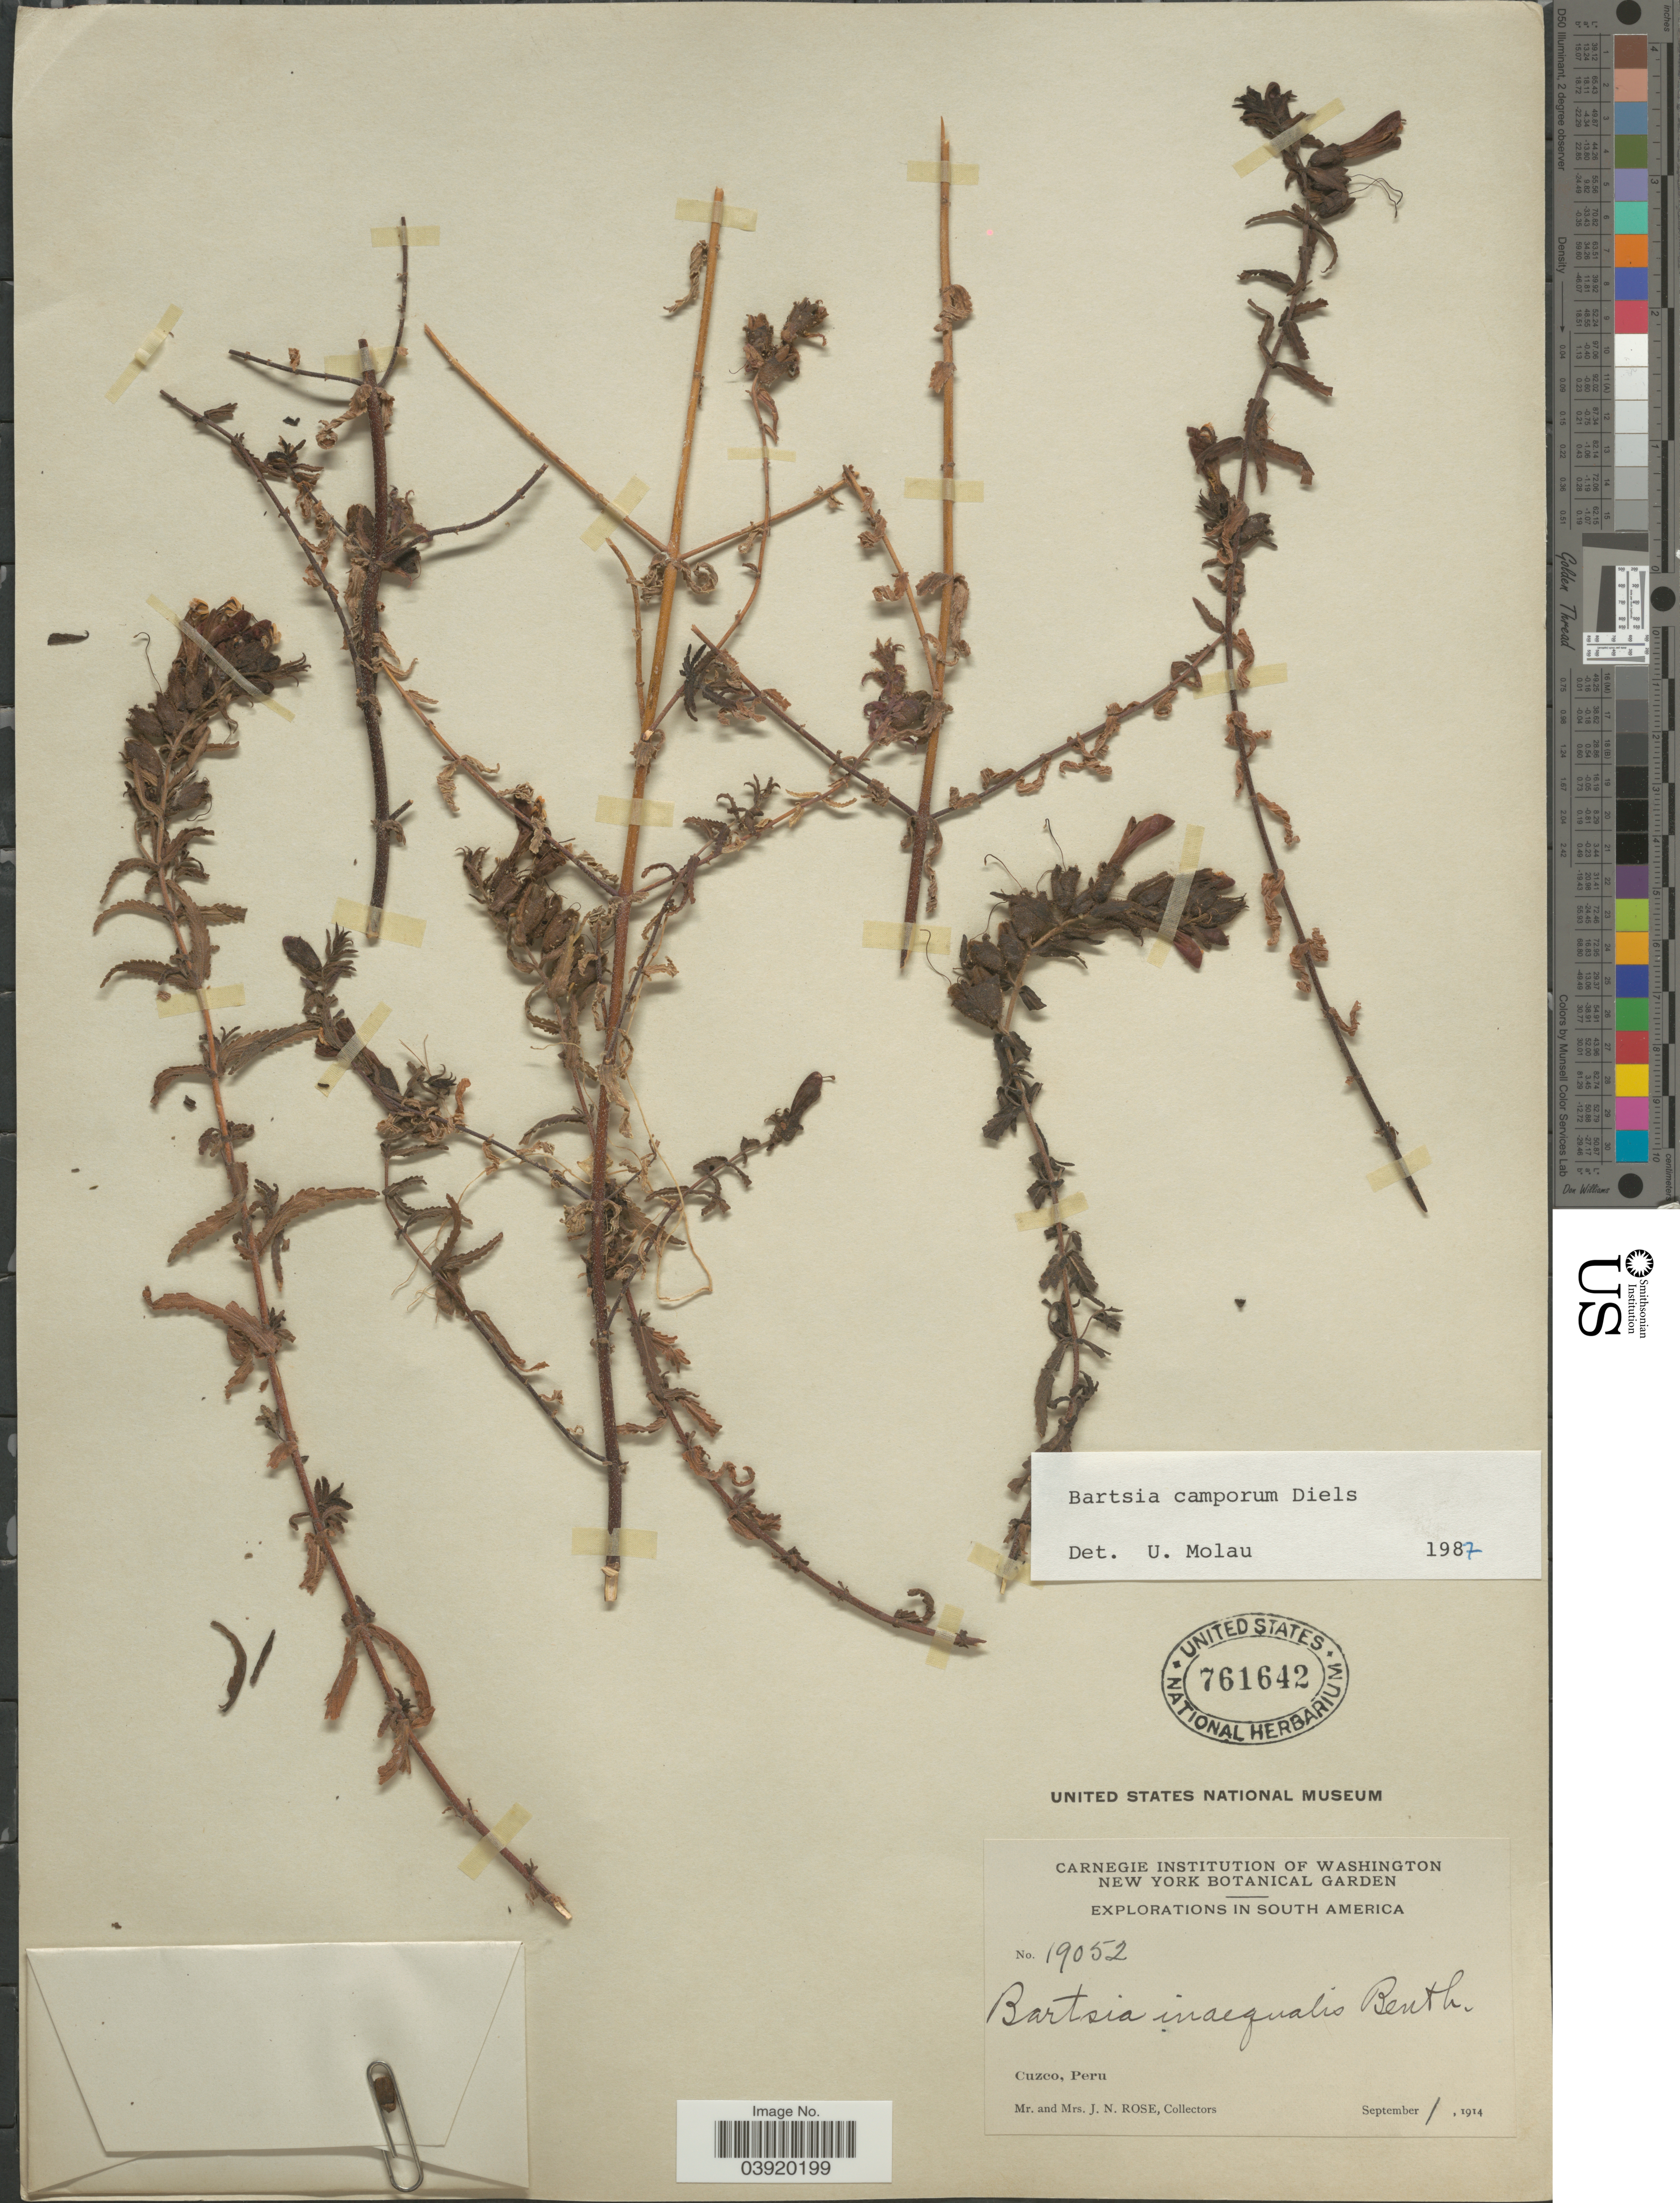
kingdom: Plantae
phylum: Tracheophyta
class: Magnoliopsida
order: Lamiales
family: Orobanchaceae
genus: Bartsia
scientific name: Bartsia camporum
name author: Diels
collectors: J. N. Rose & L. B. Rose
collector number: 19052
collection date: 1914-09-01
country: Peru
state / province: Cusco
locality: Cuzco.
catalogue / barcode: US 761642